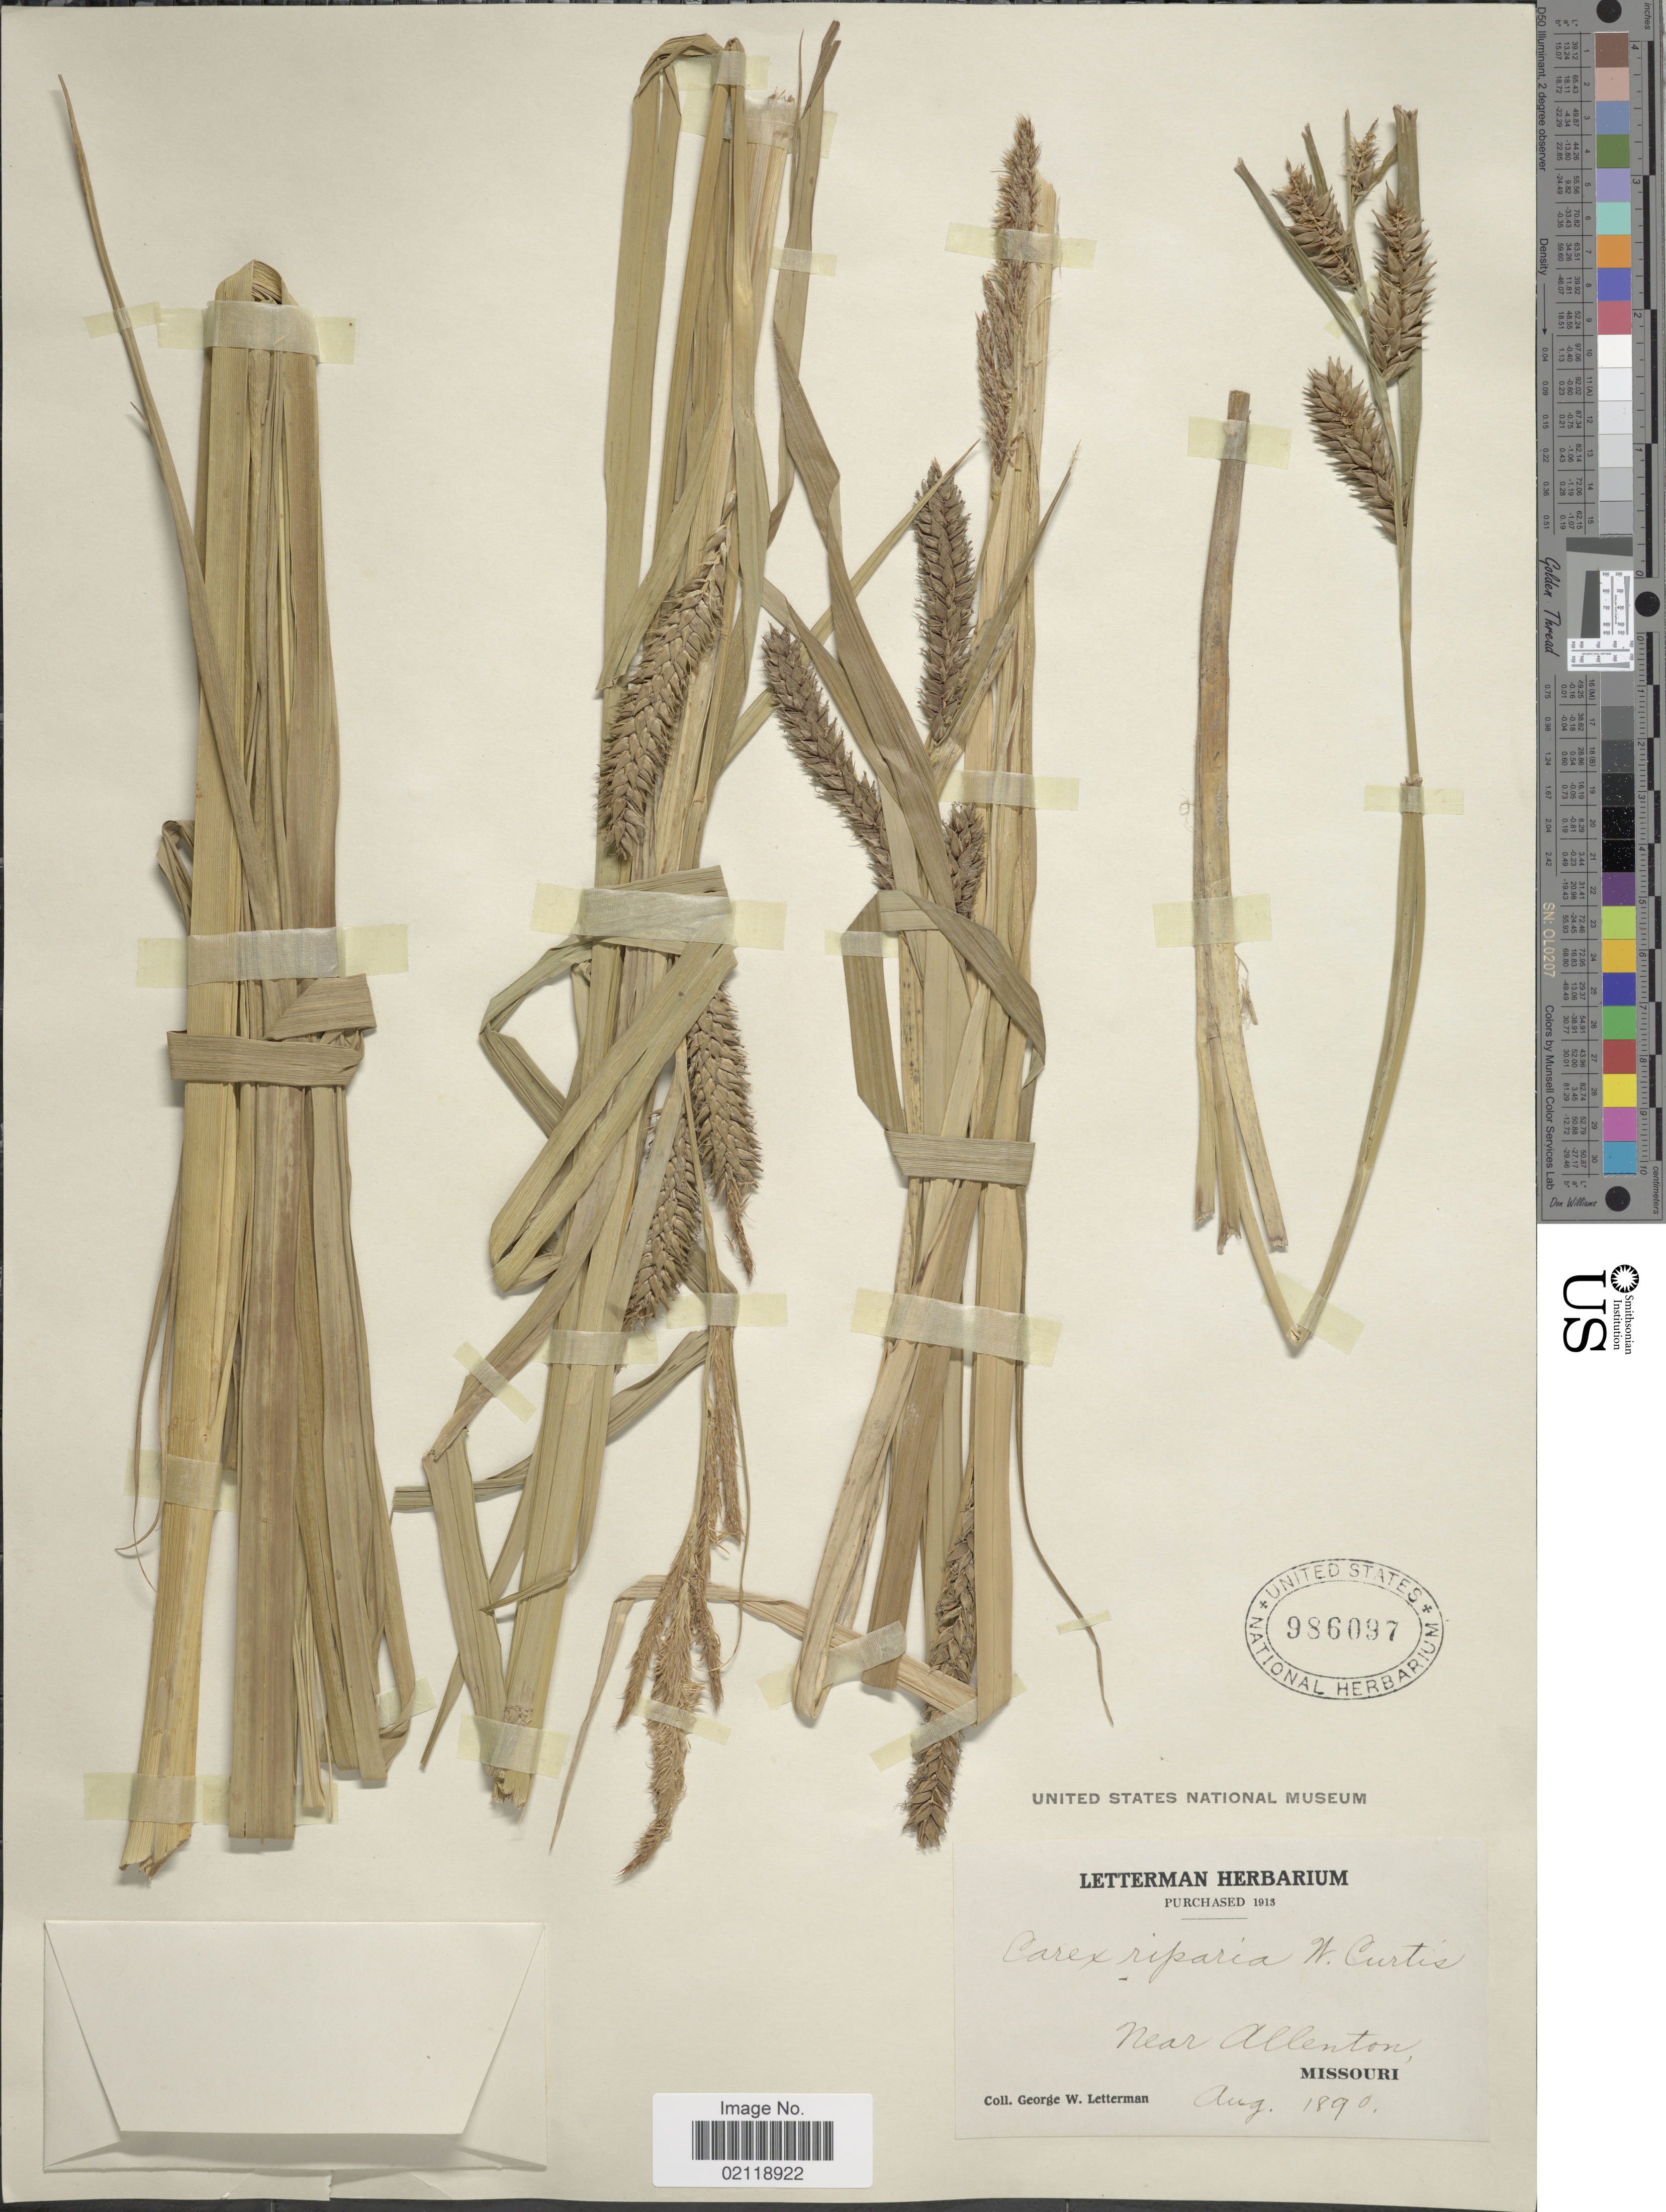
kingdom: Plantae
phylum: Tracheophyta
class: Liliopsida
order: Poales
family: Cyperaceae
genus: Carex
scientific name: Carex lacustris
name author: Willd.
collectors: G. W. Letterman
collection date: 1890-08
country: United States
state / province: Missouri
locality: Near Allenton.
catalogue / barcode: US 986097